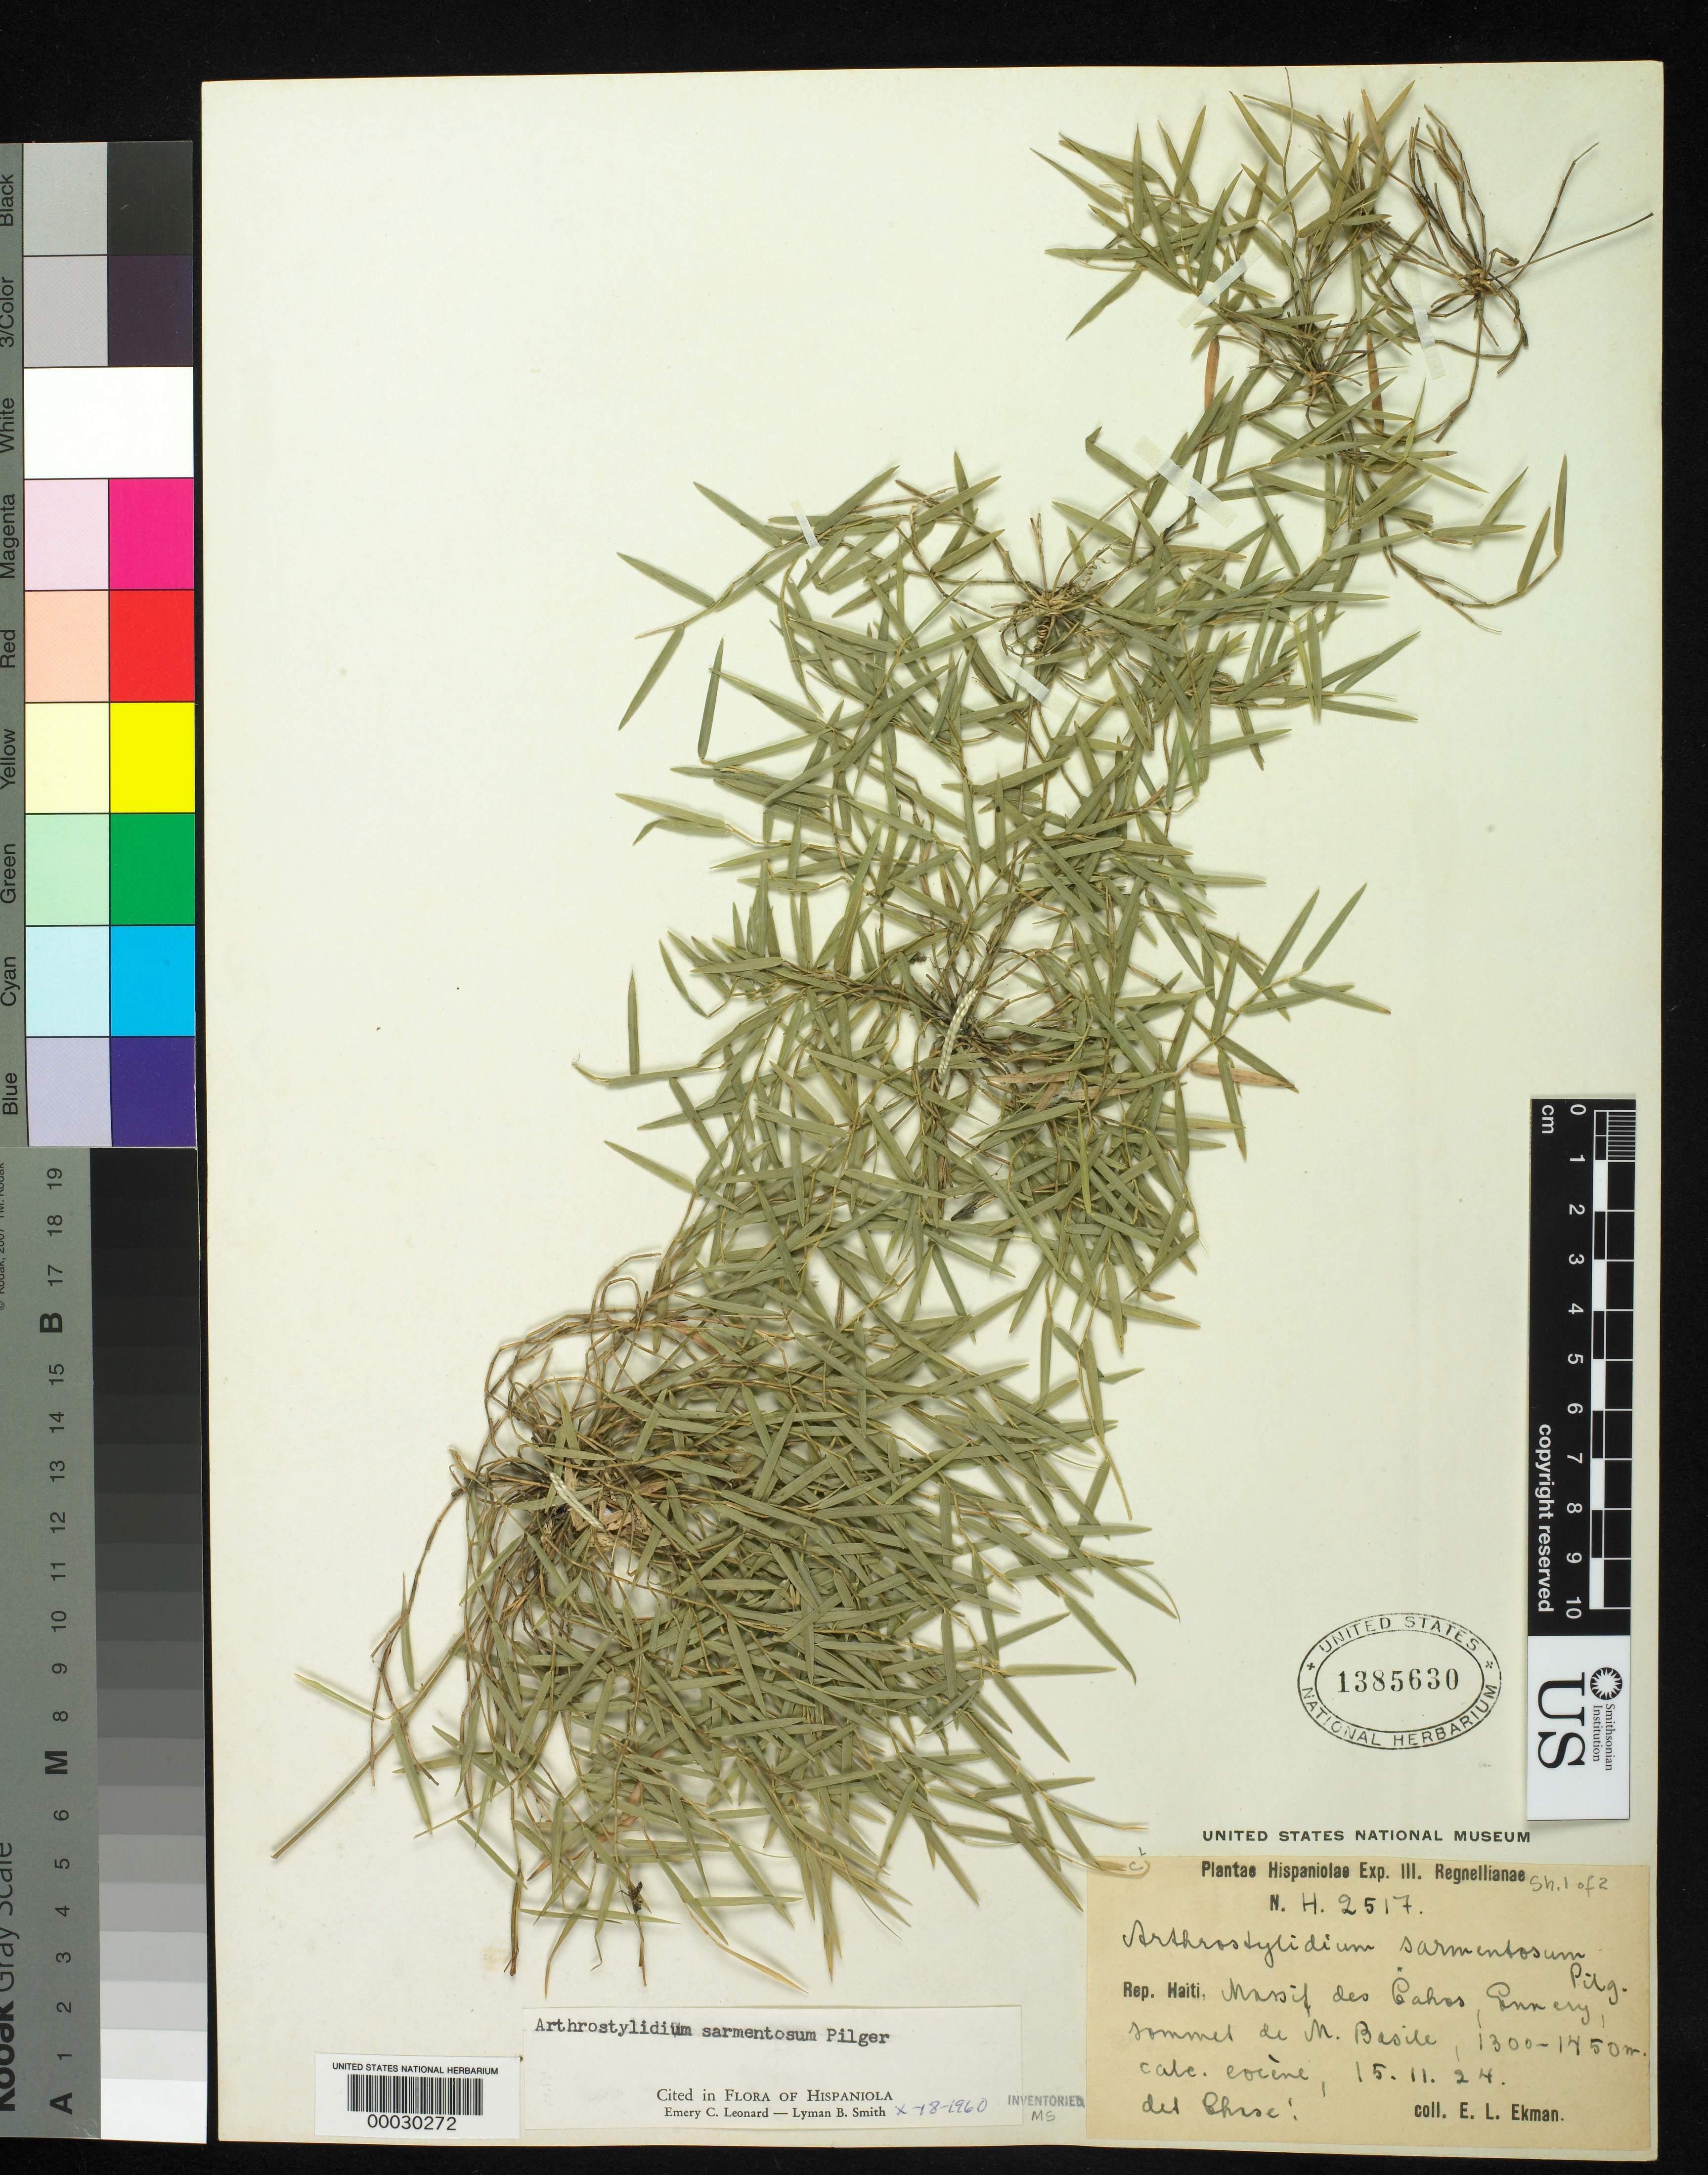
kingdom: Plantae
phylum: Tracheophyta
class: Liliopsida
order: Poales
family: Poaceae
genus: Arthrostylidium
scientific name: Arthrostylidium sarmentosum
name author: Pilg. in Urb.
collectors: E. L. Ekman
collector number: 2517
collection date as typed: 15 Nov 1924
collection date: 1924-11-15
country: Haiti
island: Hispaniola Island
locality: Morne basil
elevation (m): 1300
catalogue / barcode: US 1385630